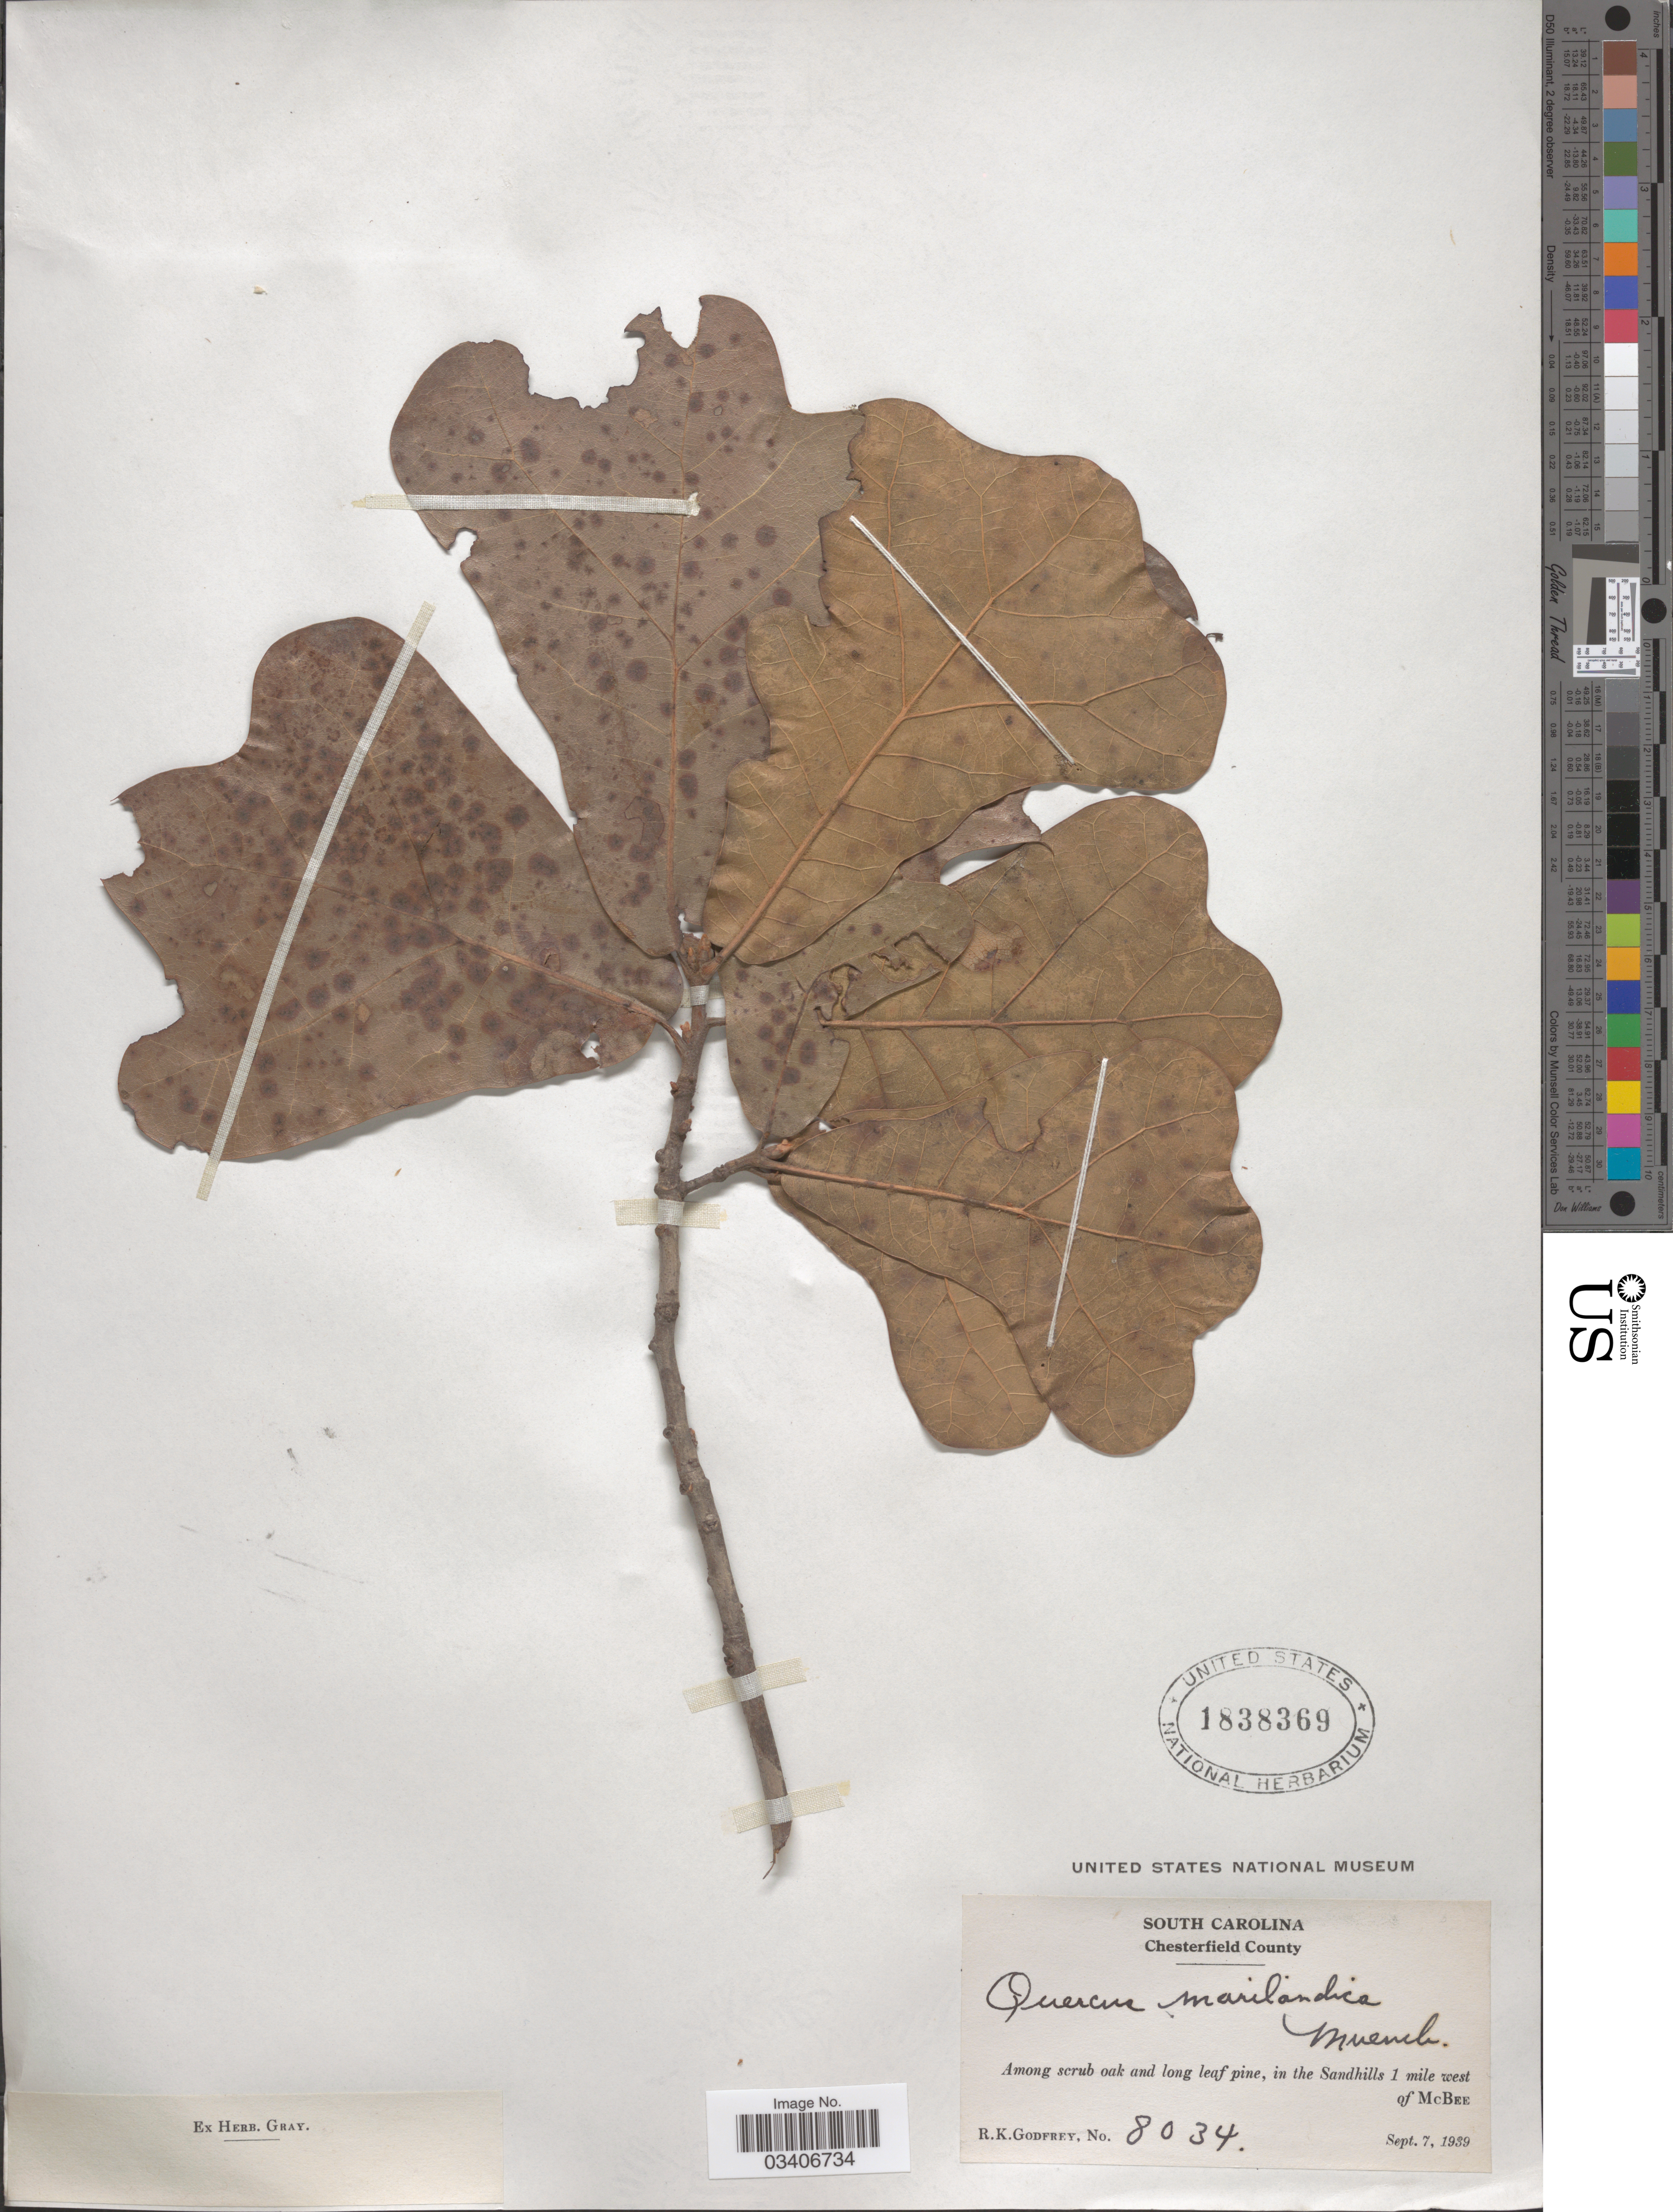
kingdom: Plantae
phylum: Tracheophyta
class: Magnoliopsida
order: Fagales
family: Fagaceae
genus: Quercus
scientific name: Quercus marilandica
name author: (L.) Münchh.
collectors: R. K. Godfrey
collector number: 8034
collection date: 1939-09-07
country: United States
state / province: South Carolina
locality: Chesterfield County. In the Sandhills 1 mile west of McBee.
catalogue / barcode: US 1838369